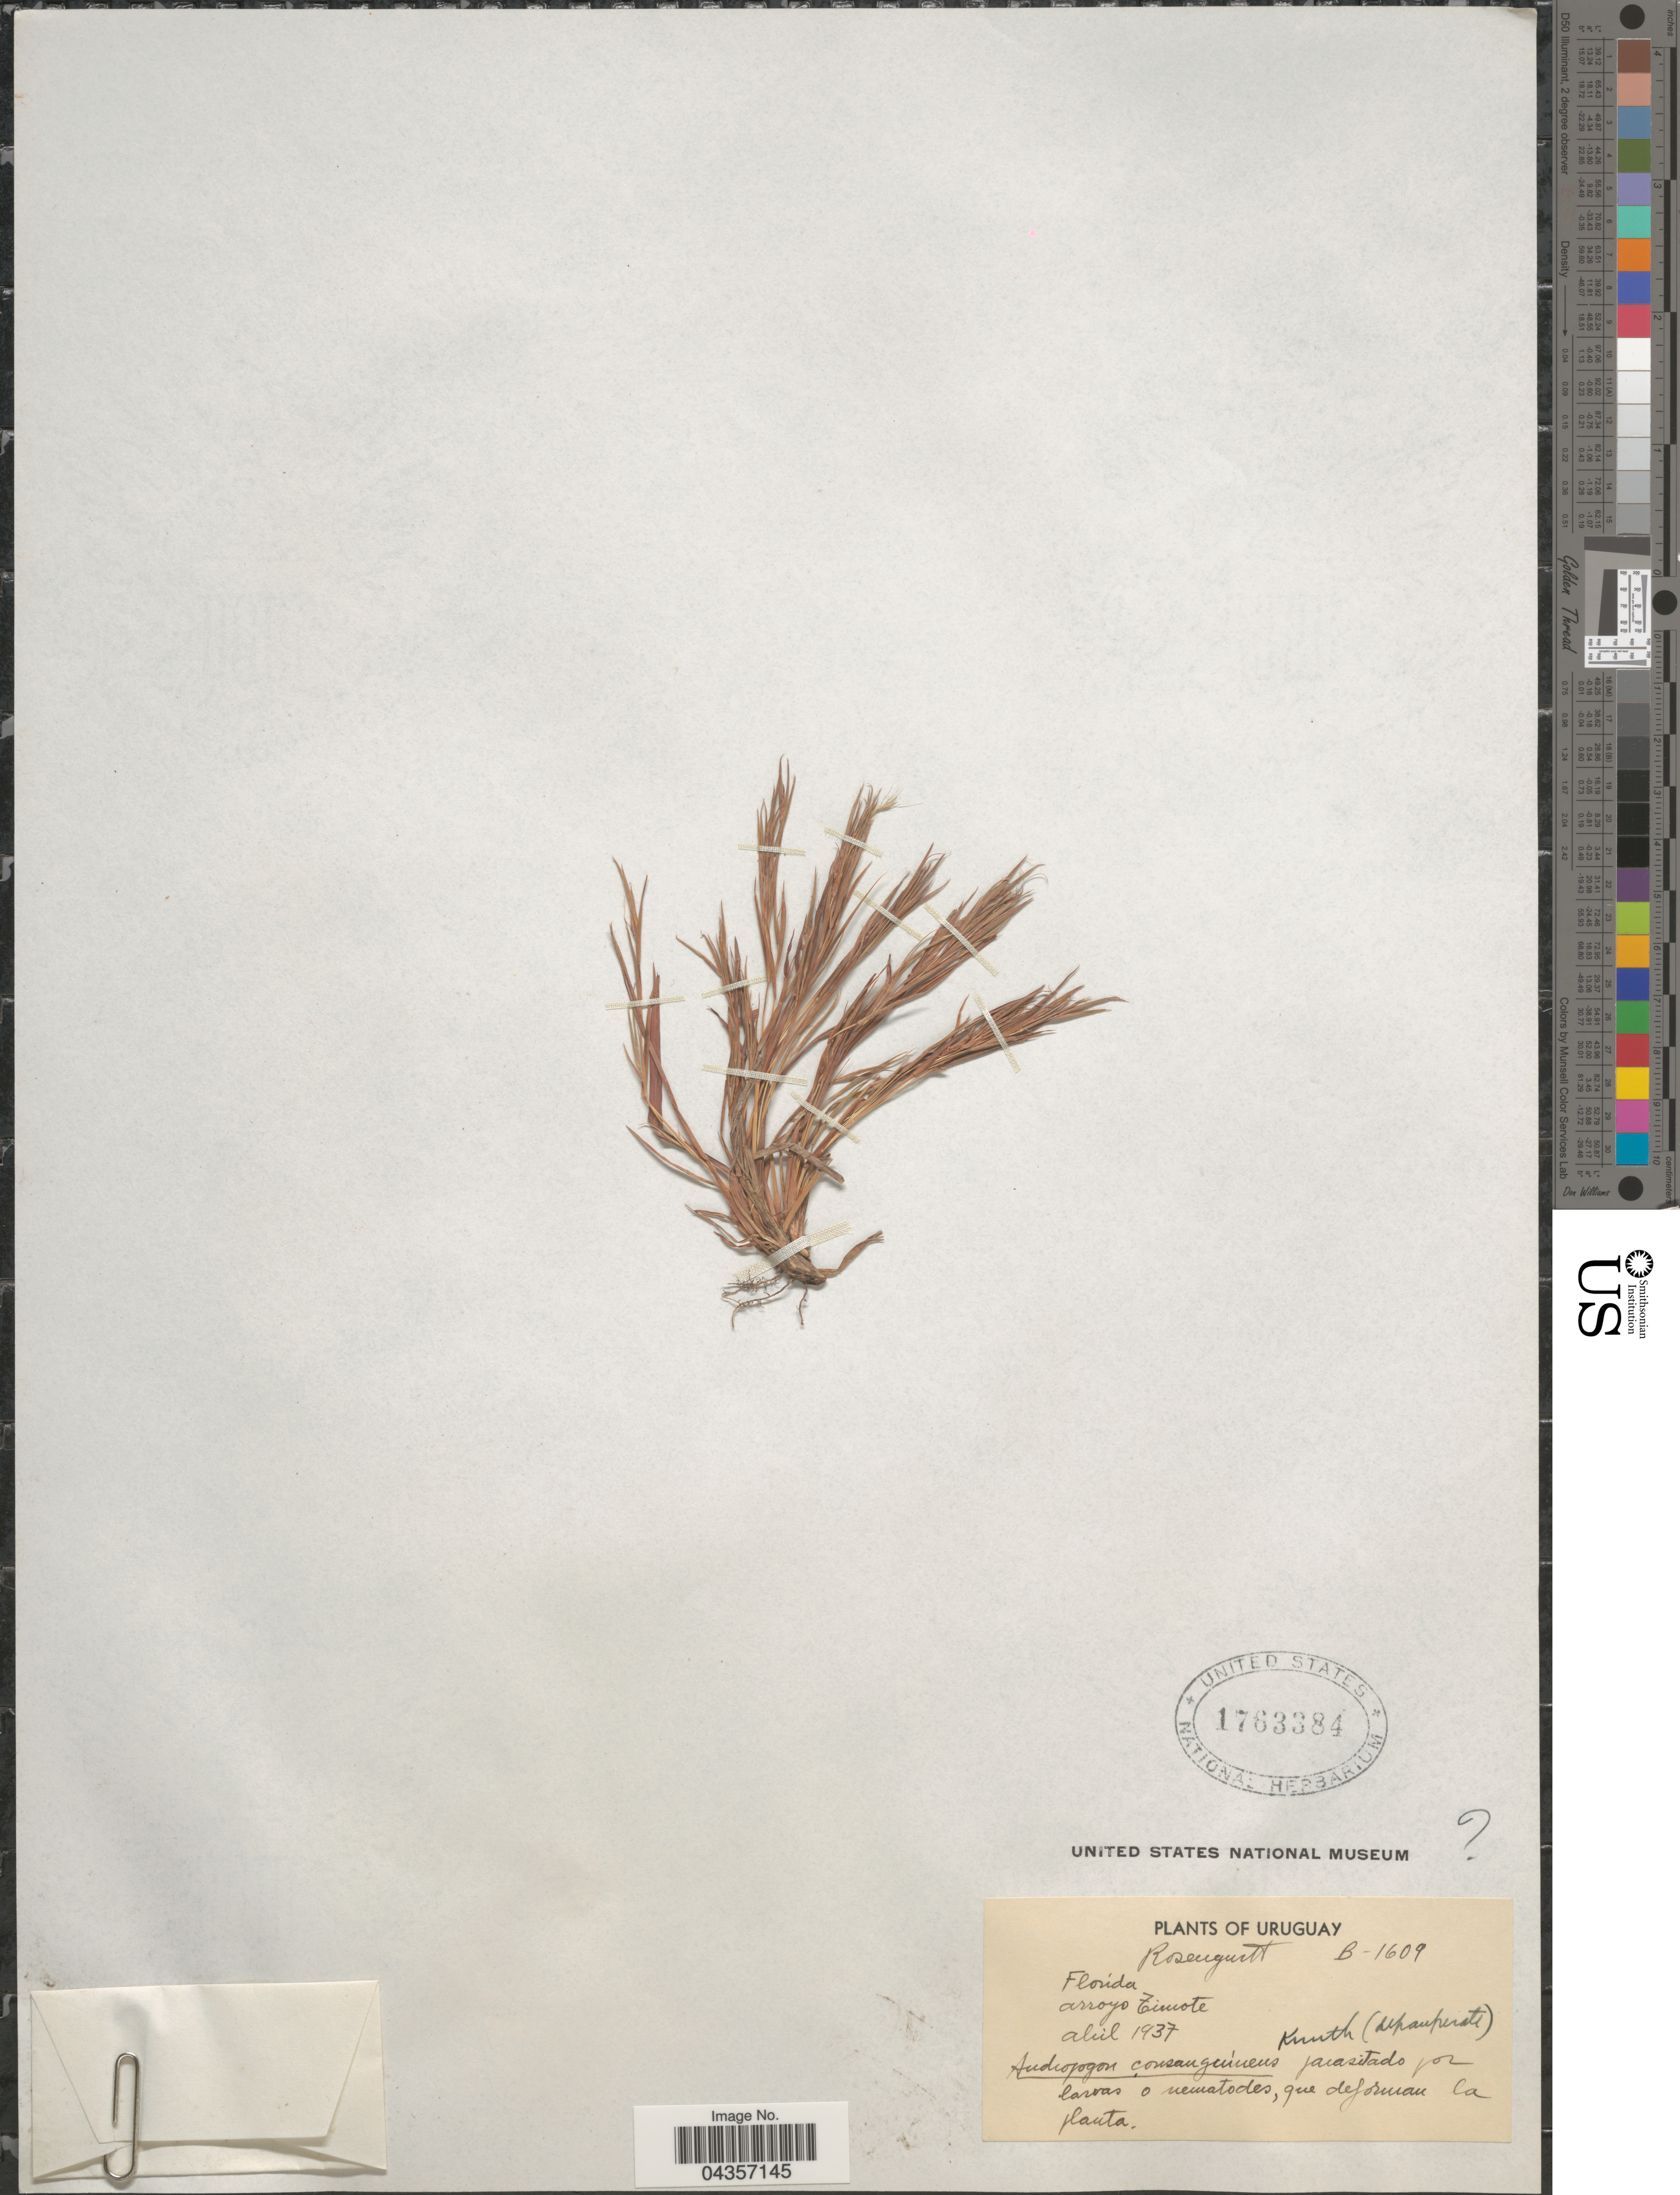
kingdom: Plantae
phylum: Tracheophyta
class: Liliopsida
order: Poales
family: Poaceae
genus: Schizachyrium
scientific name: Schizachyrium spicatum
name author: (Spreng.) Wipff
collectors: Rosengurtt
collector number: B-1609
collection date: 1937-04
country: Uruguay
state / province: Florida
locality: Arroyo Timote.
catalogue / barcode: US 1763384